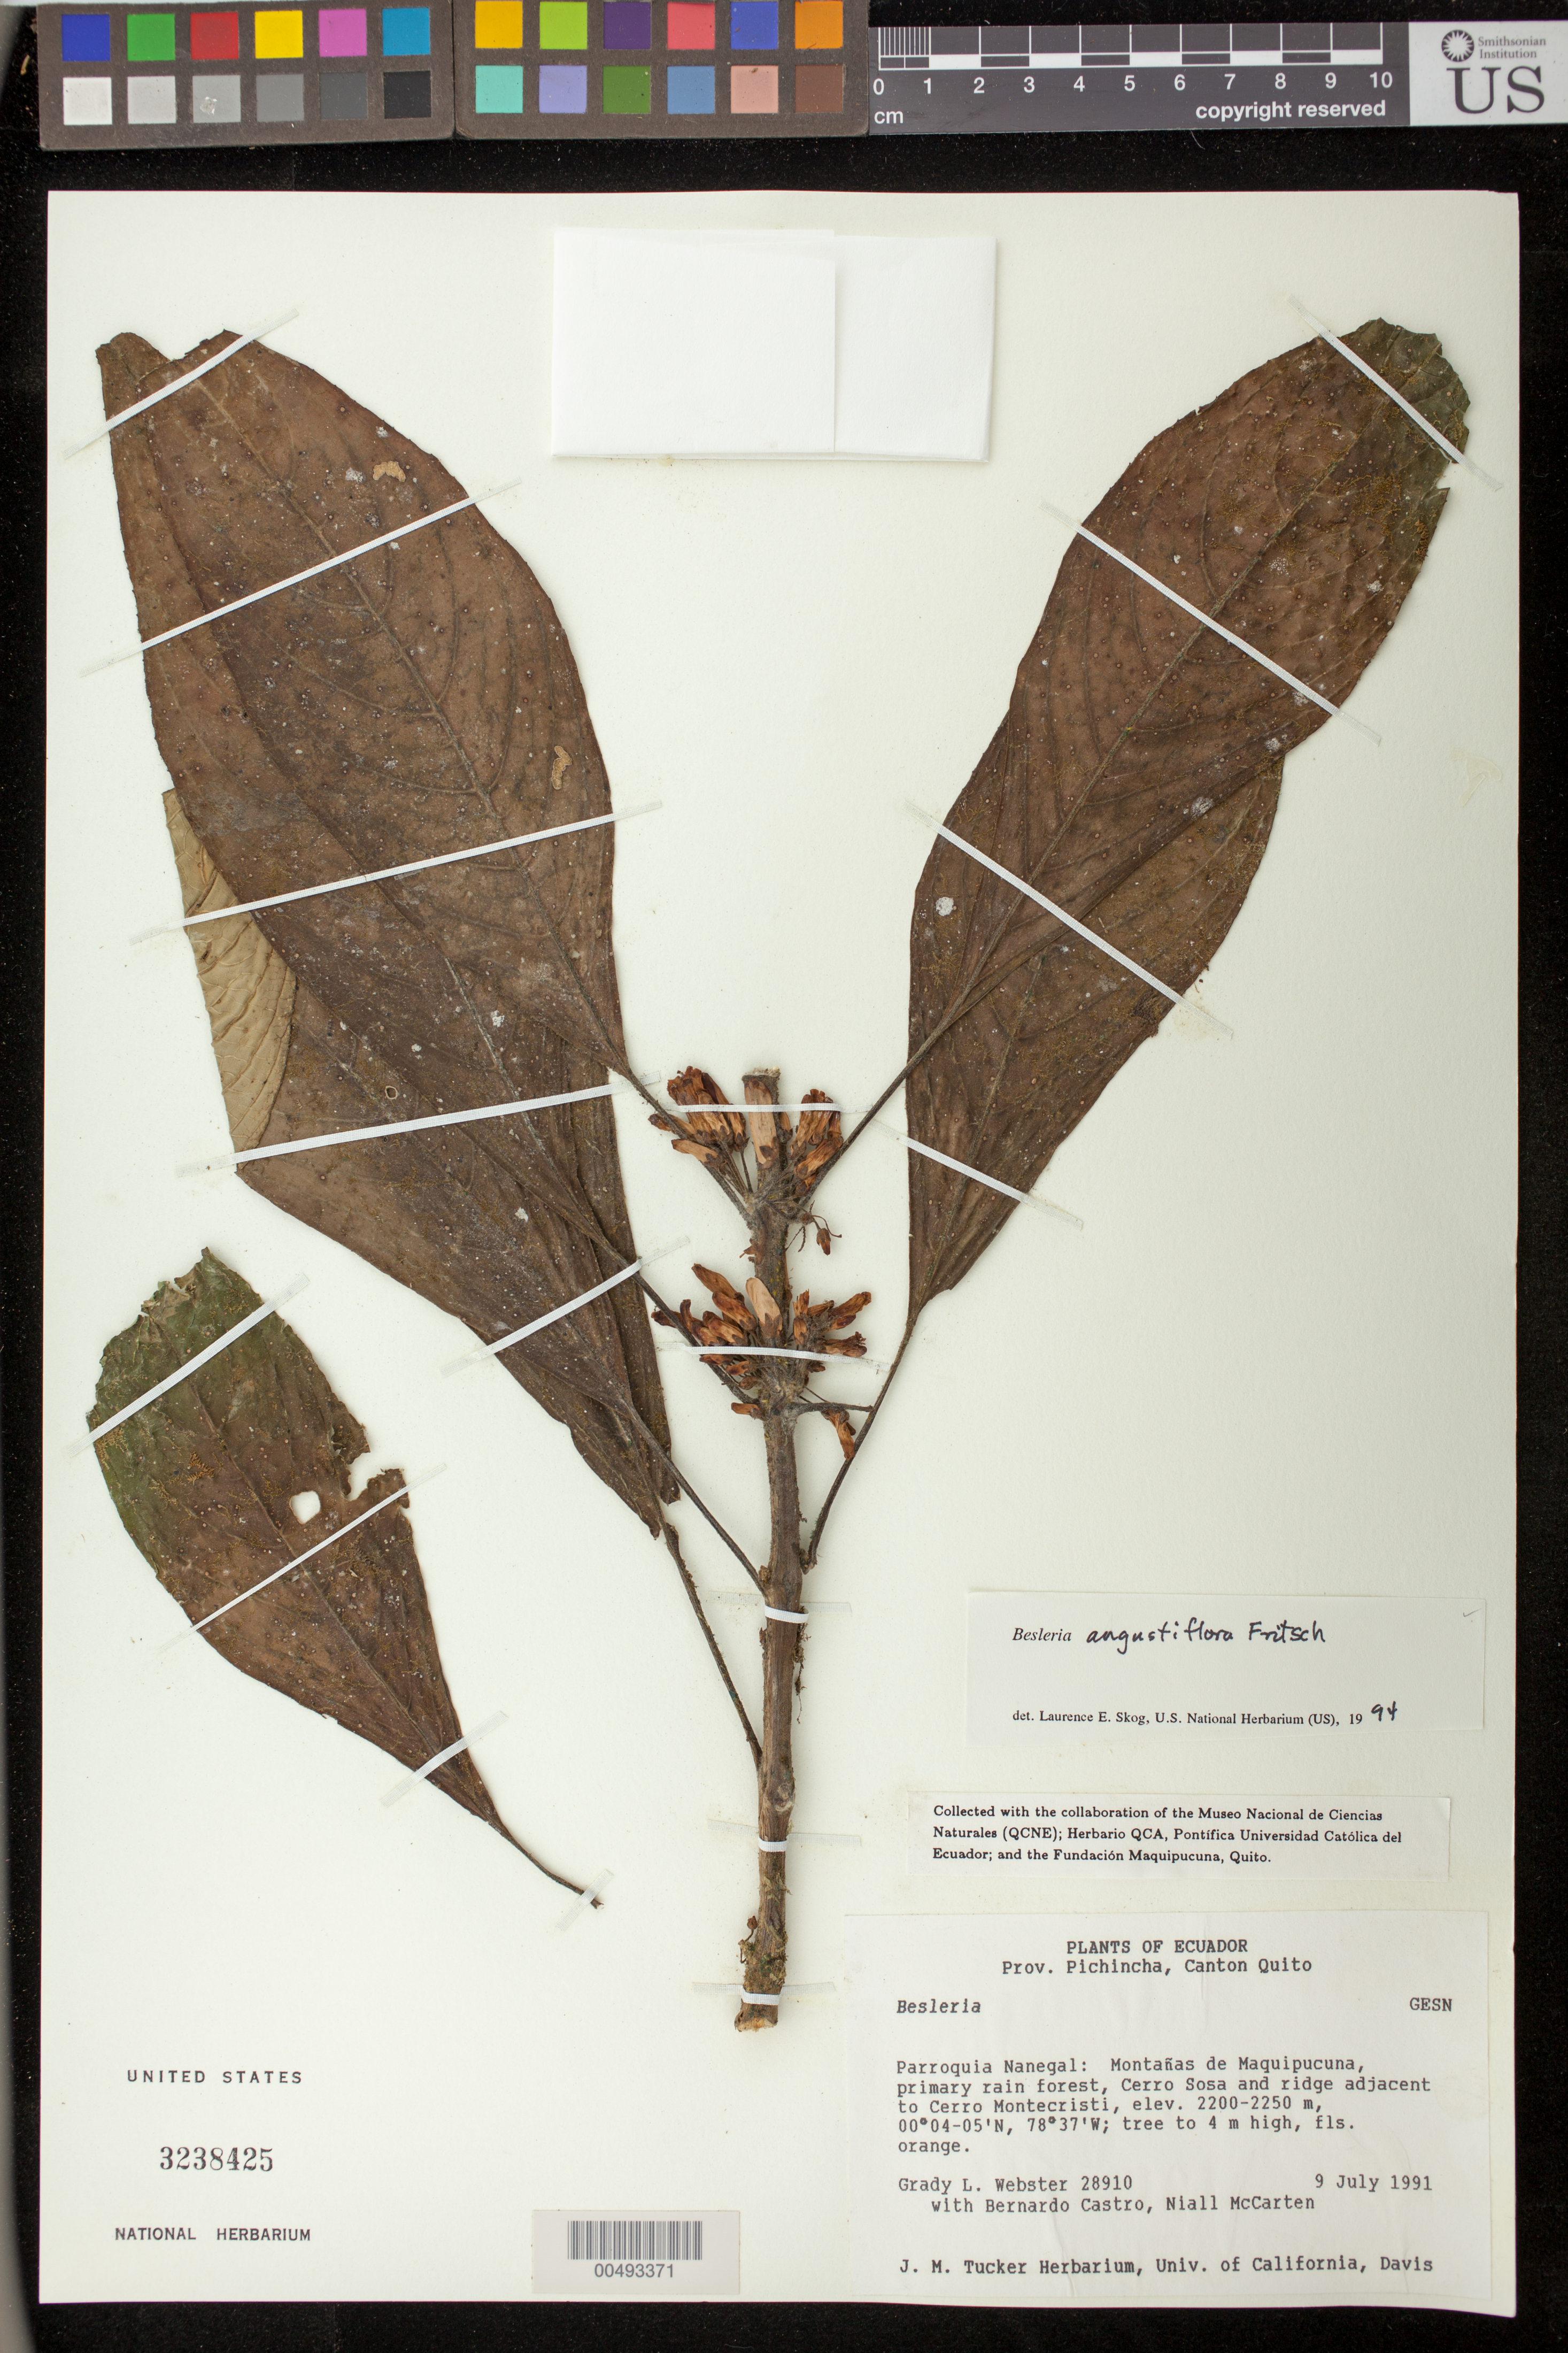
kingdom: Plantae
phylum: Tracheophyta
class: Magnoliopsida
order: Lamiales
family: Gesneriaceae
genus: Besleria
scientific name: Besleria angustiflora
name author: Fritsch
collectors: G. L. Webster, B. Castro & N. McCarten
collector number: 28910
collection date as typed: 09 Jul 1991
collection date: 1991-07-09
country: Ecuador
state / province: Pichincha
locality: Parroquia Nanegal: Montanas de Maquipucuna, Cerro Sosa and ridge adjacent to Cerro Montecristi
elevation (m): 2200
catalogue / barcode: US 3238425